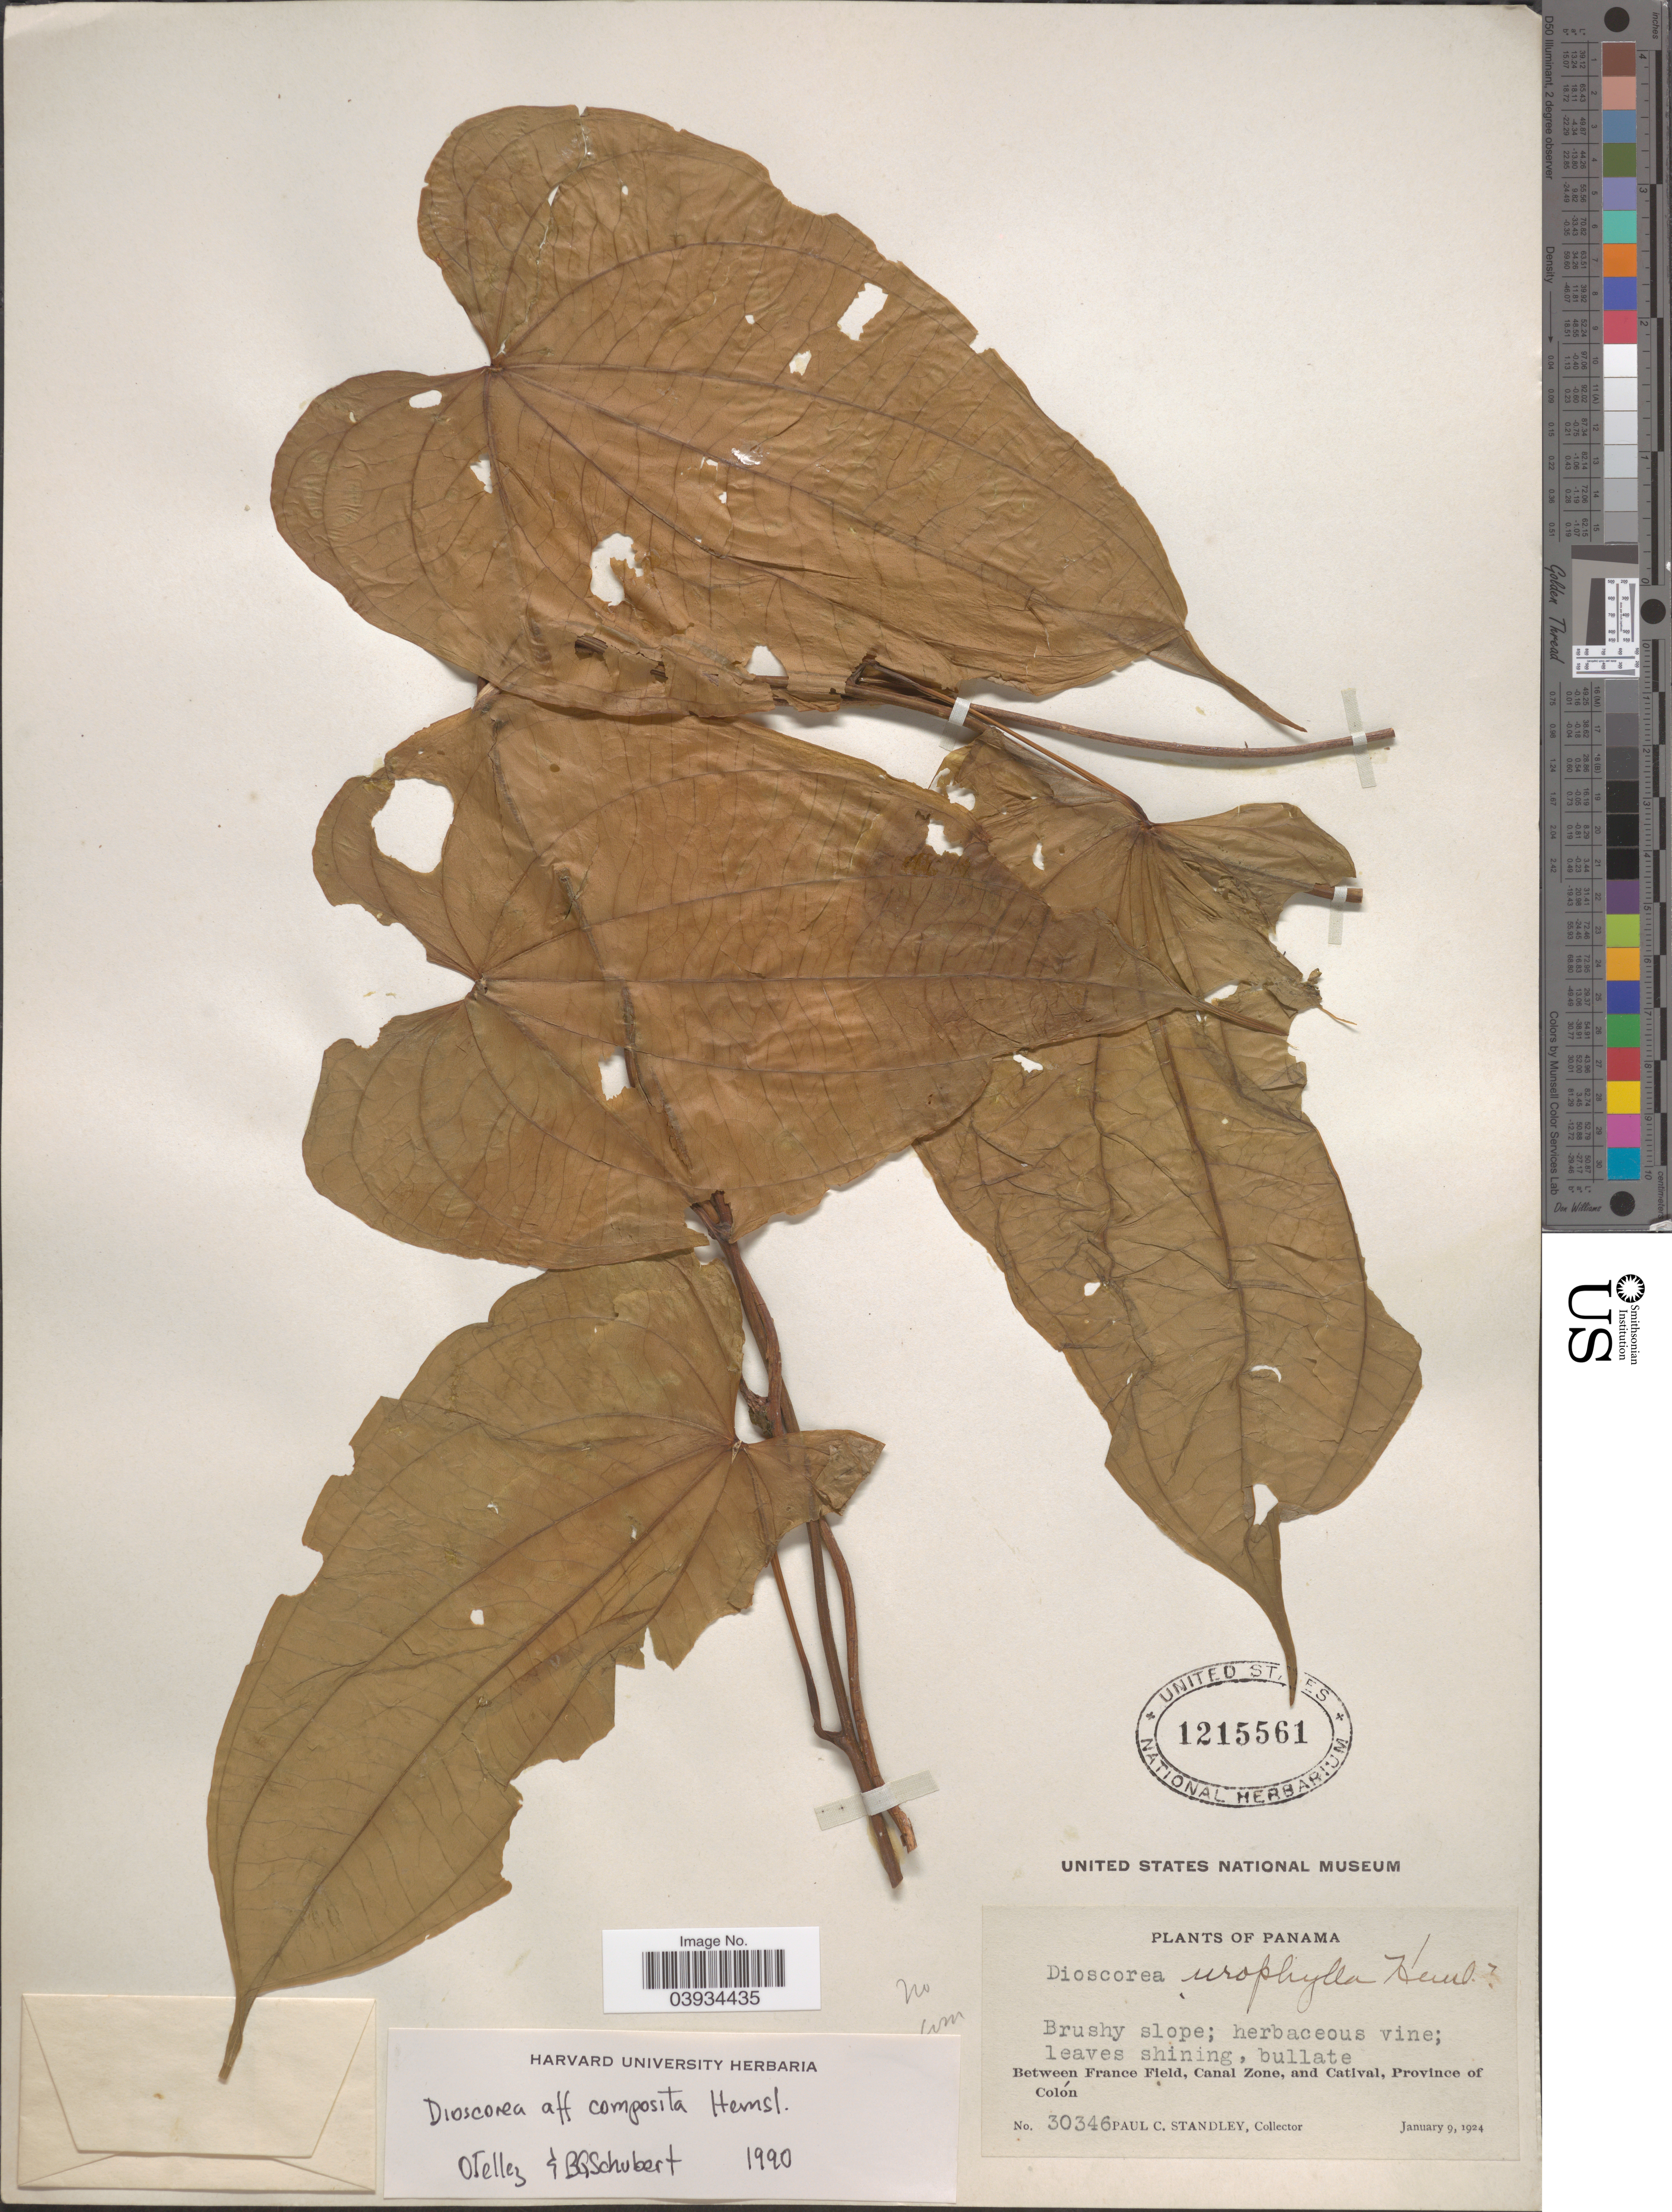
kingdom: Plantae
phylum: Tracheophyta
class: Liliopsida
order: Dioscoreales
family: Dioscoreaceae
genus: Dioscorea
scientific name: Dioscorea composita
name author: Hemsl.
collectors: P. C. Standley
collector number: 30346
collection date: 1924-01-09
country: Panama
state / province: Colón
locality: Between France Field, Canal Zone, and Catival.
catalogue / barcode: US 1215561